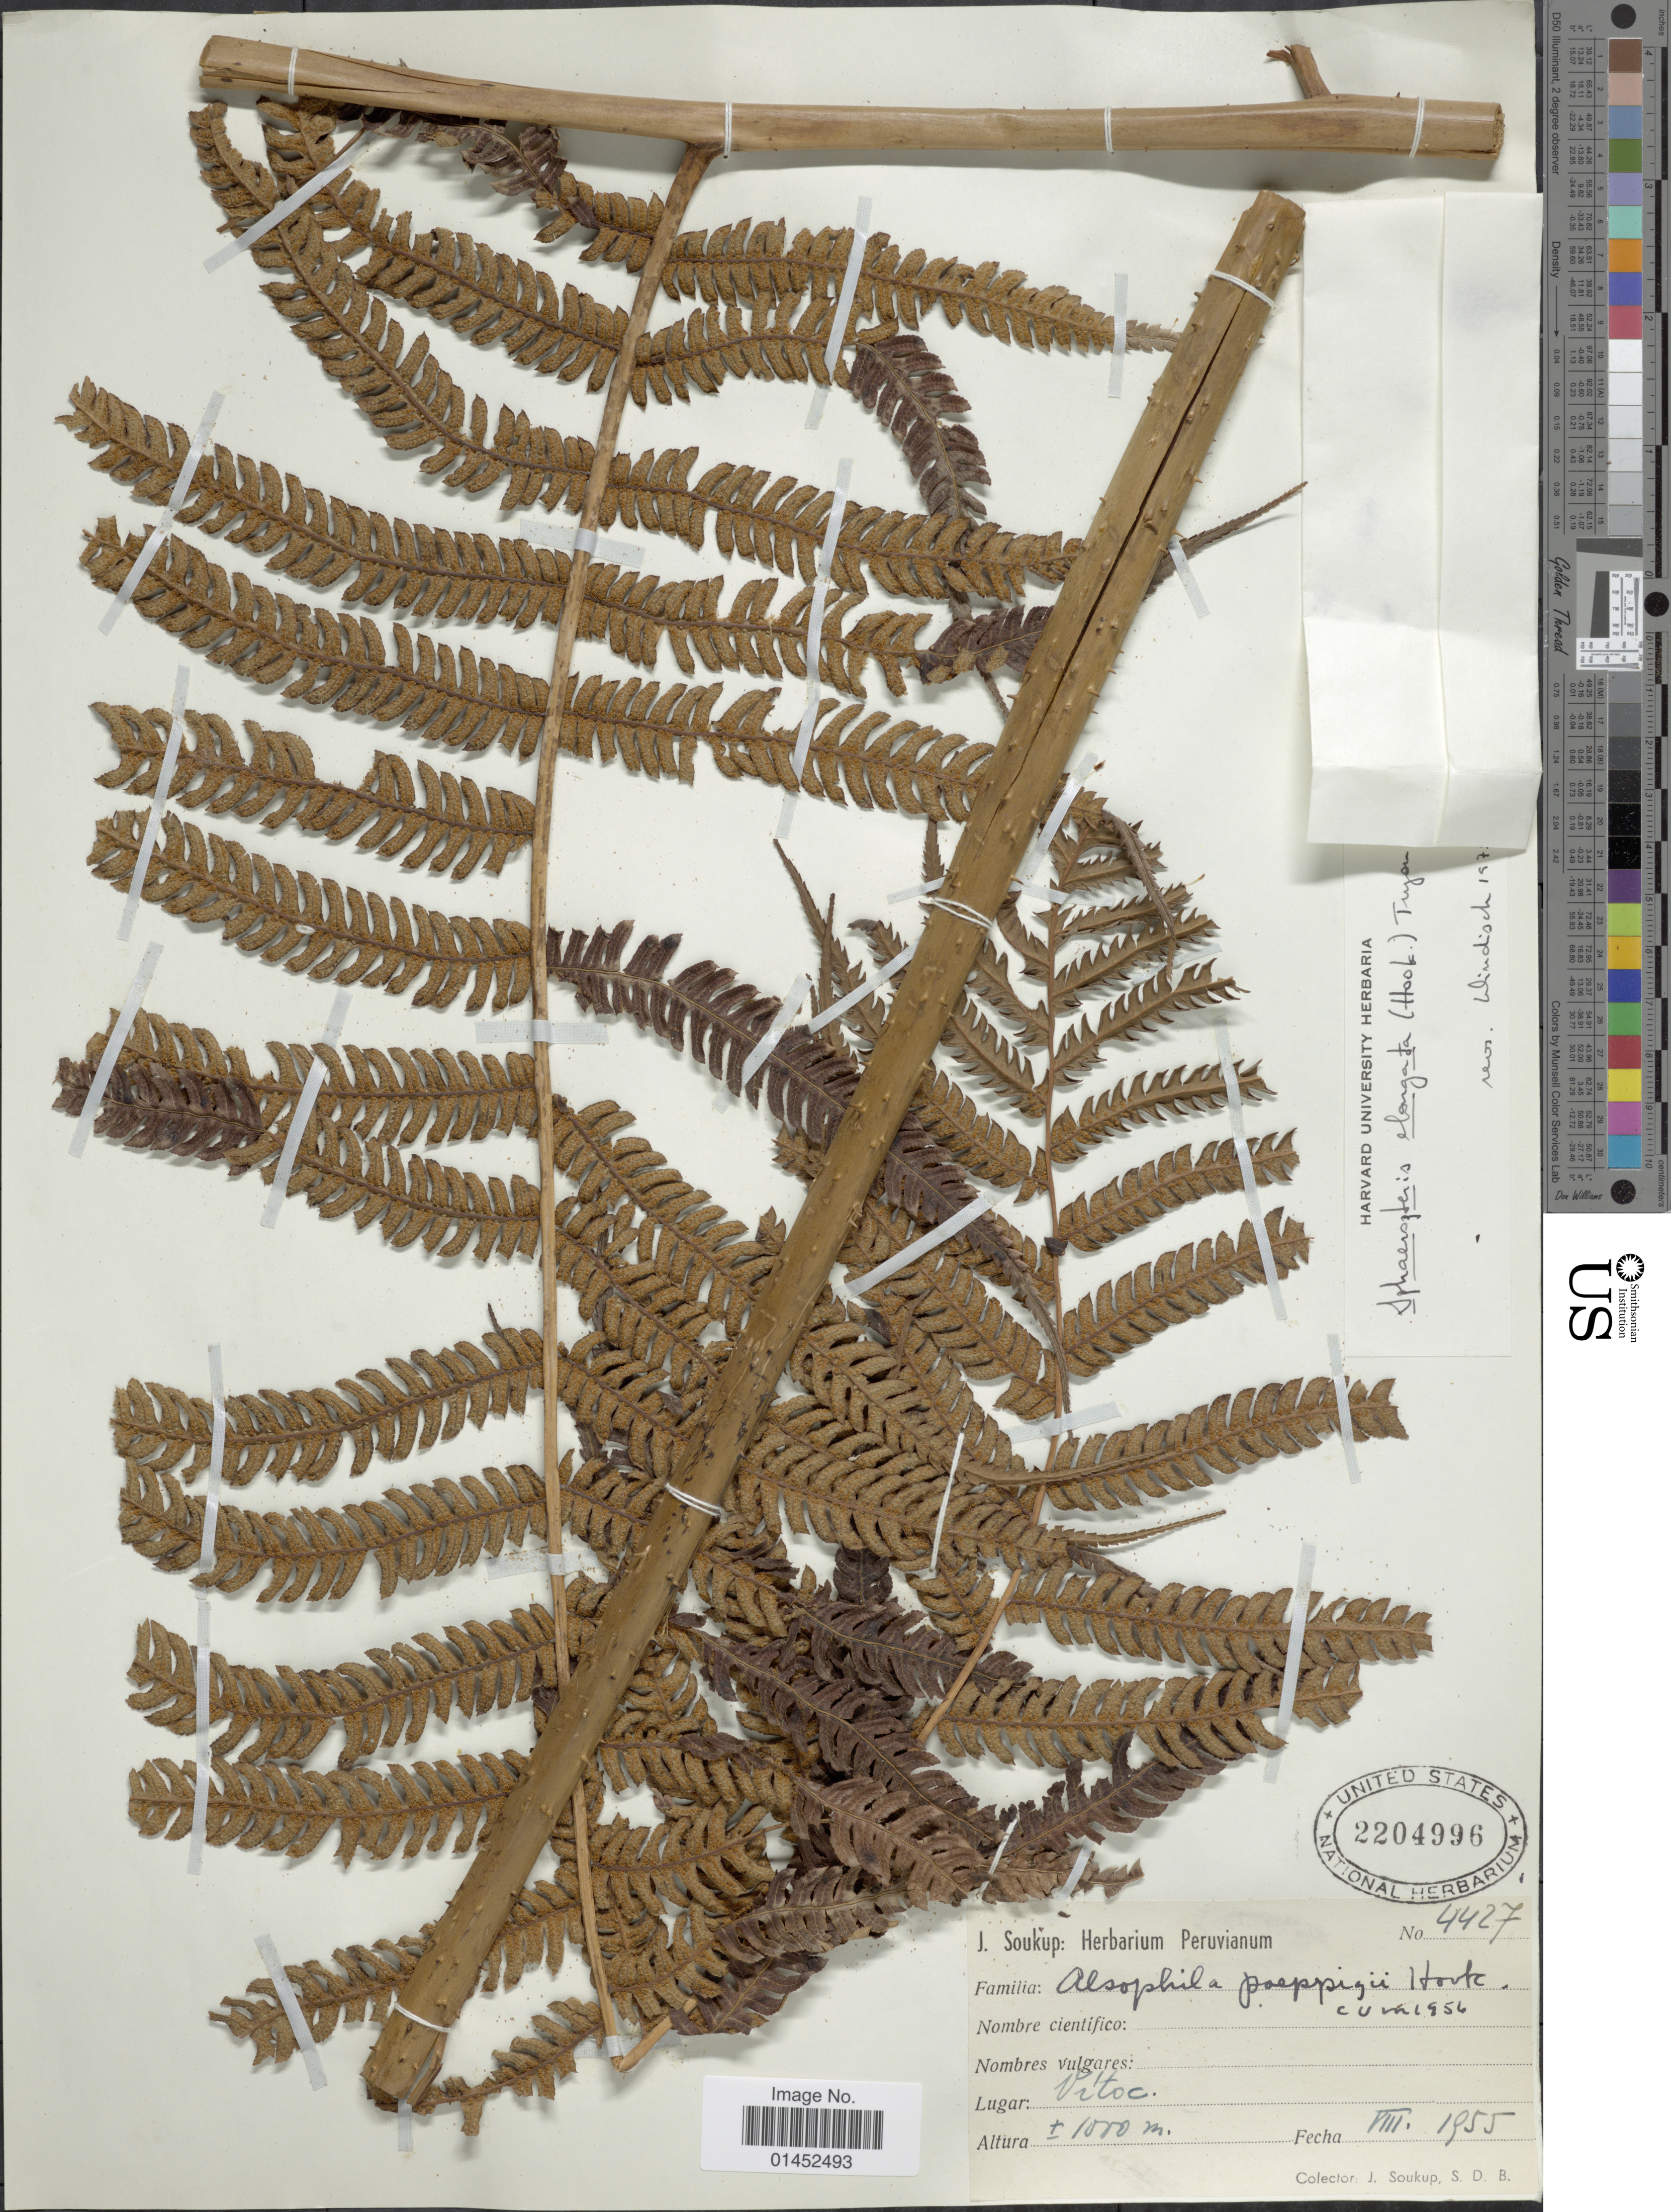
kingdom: Plantae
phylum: Tracheophyta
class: Polypodiopsida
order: Cyatheales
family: Cyatheaceae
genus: Cyathea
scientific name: Cyathea poeppigii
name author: (Hook.) Domin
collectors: J. Soukup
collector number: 4427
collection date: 1955-08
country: Peru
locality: Vitoc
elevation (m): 1000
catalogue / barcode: US 2204996